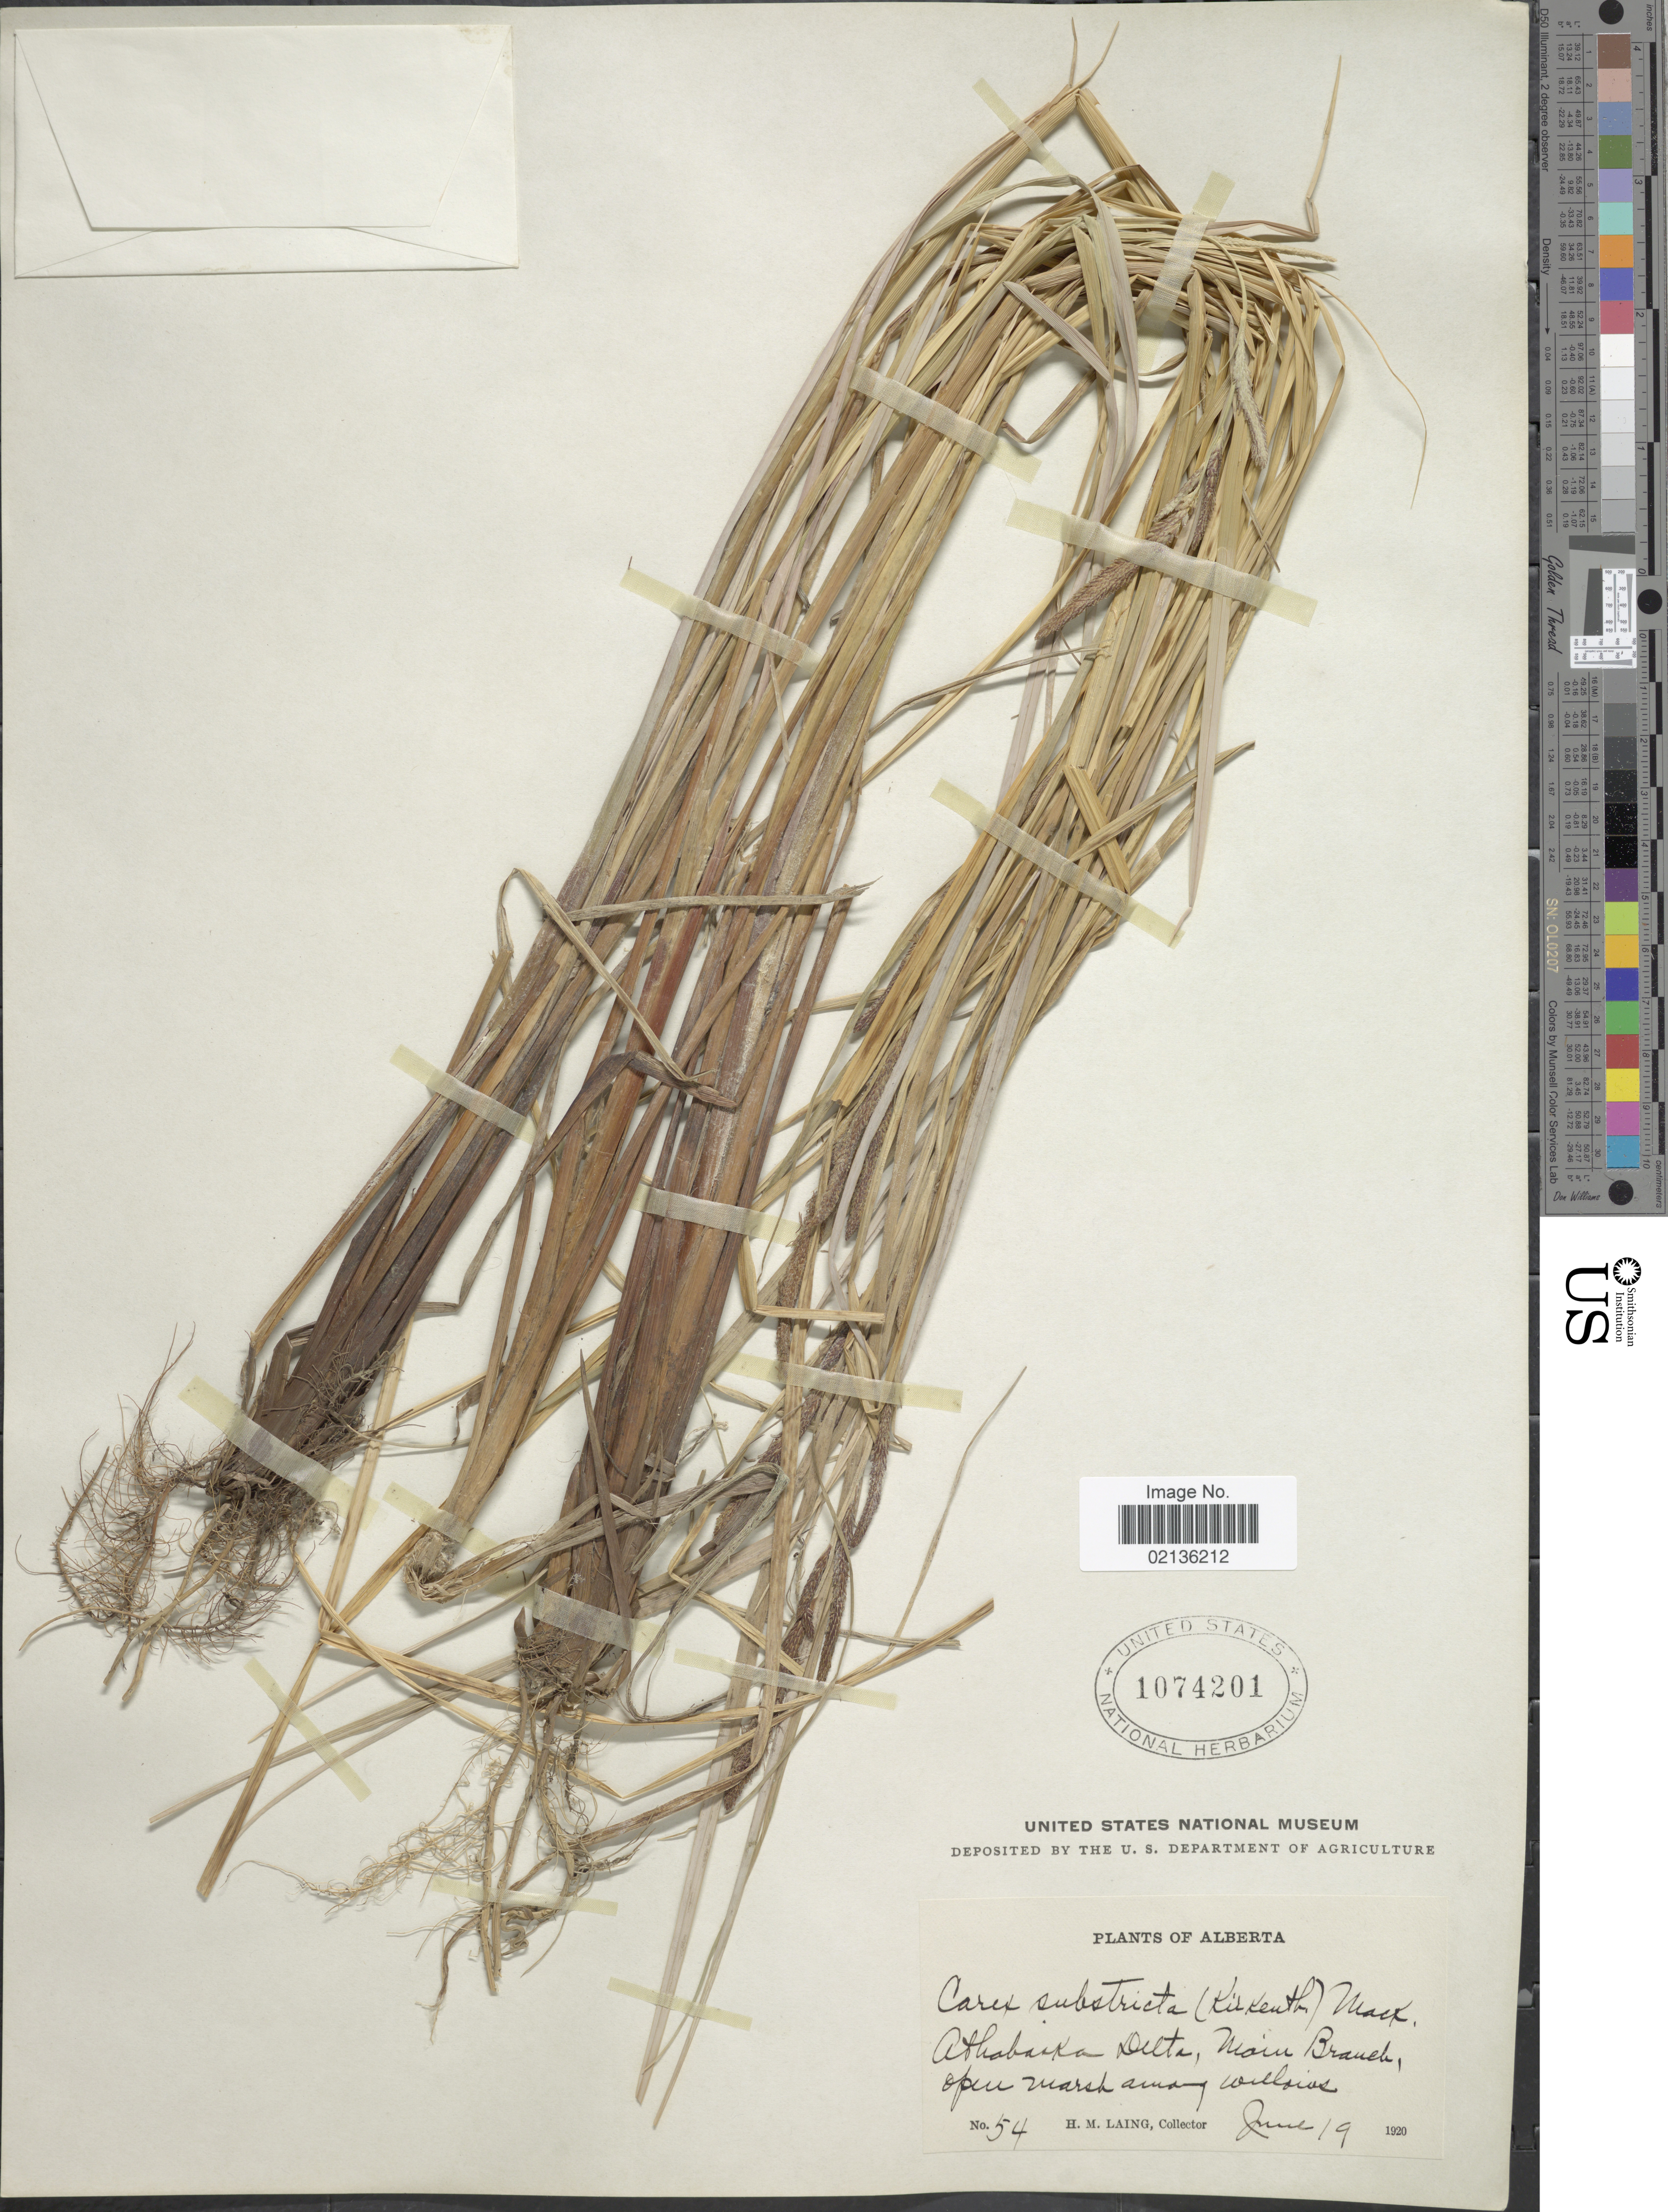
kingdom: Plantae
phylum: Tracheophyta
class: Liliopsida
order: Poales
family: Cyperaceae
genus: Carex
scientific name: Carex aquatilis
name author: Wahlenb.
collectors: H. Laing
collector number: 54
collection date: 1920-06-19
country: Canada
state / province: Alberta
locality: Athabaska Delta, Main Branch, open marsh among willows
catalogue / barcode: US 1074201